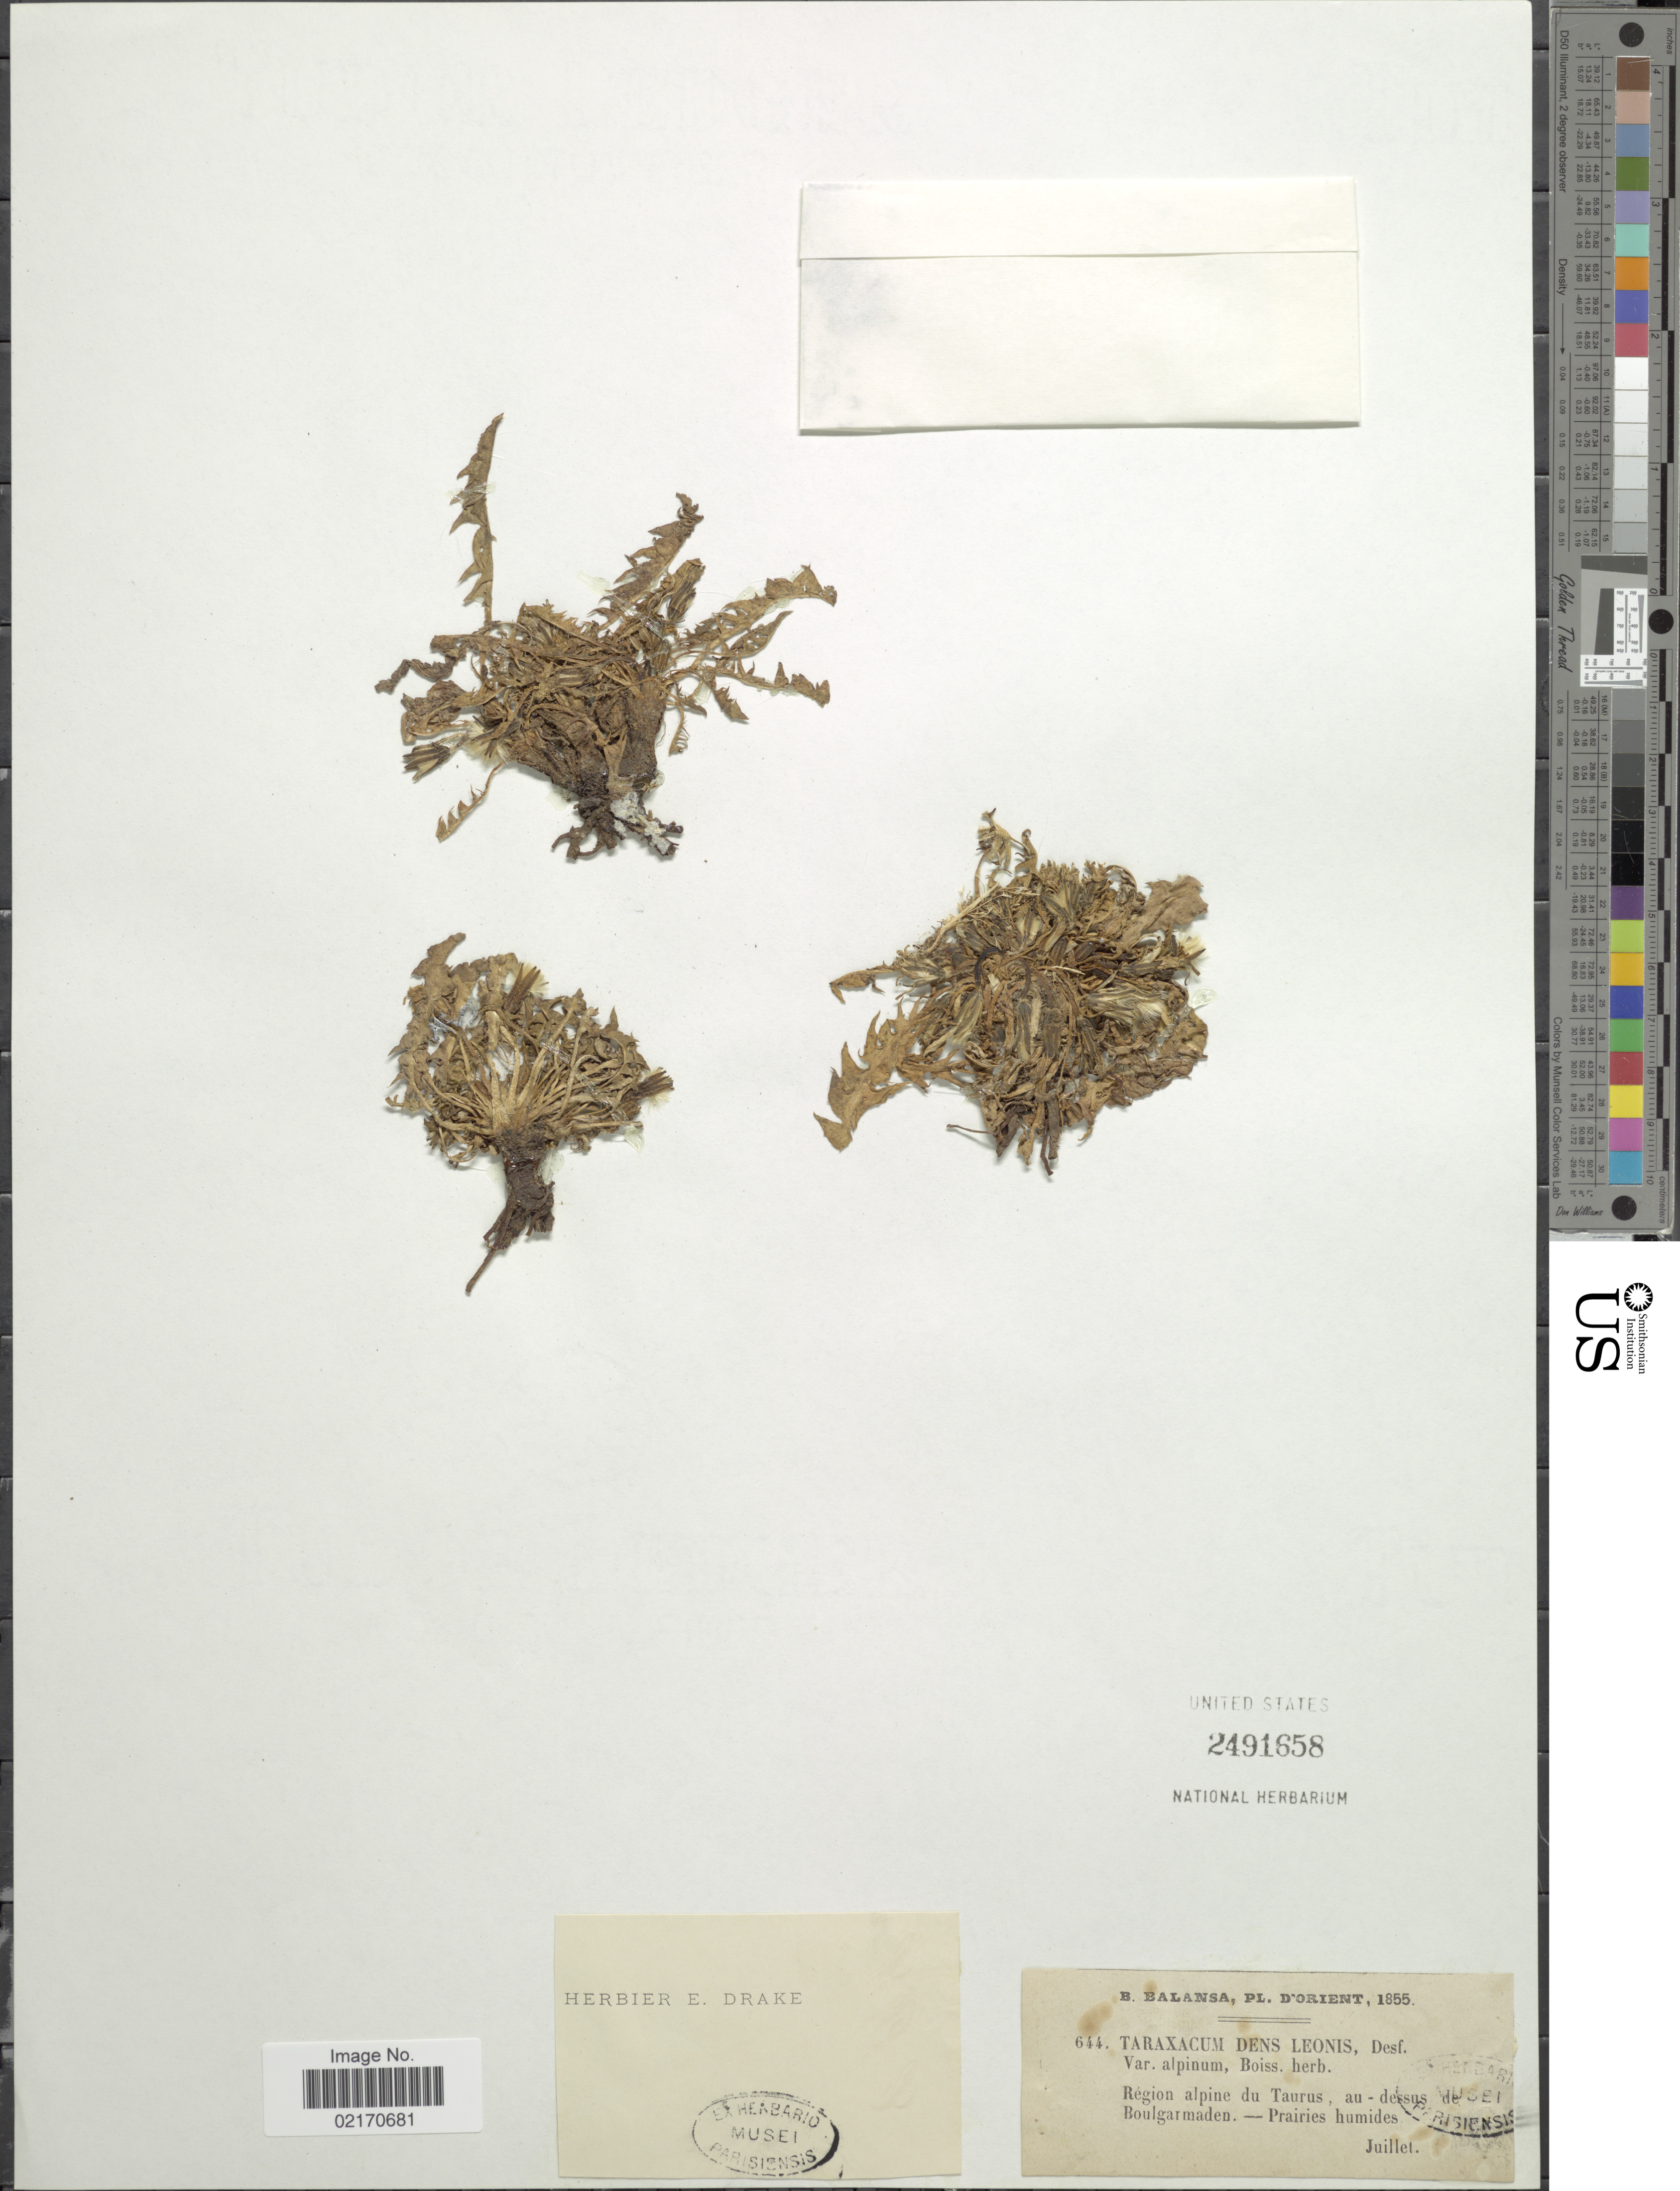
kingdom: Plantae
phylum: Tracheophyta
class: Magnoliopsida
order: Asterales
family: Asteraceae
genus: Taraxacum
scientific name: Taraxacum campylodes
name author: G.E. Haglund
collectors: B. Balansa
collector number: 644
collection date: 1855-07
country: Turkey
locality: D'Orient, Region alpine du Taurus, au-dessus Boulgarmaden-Prairies humides.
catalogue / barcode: US 2491658